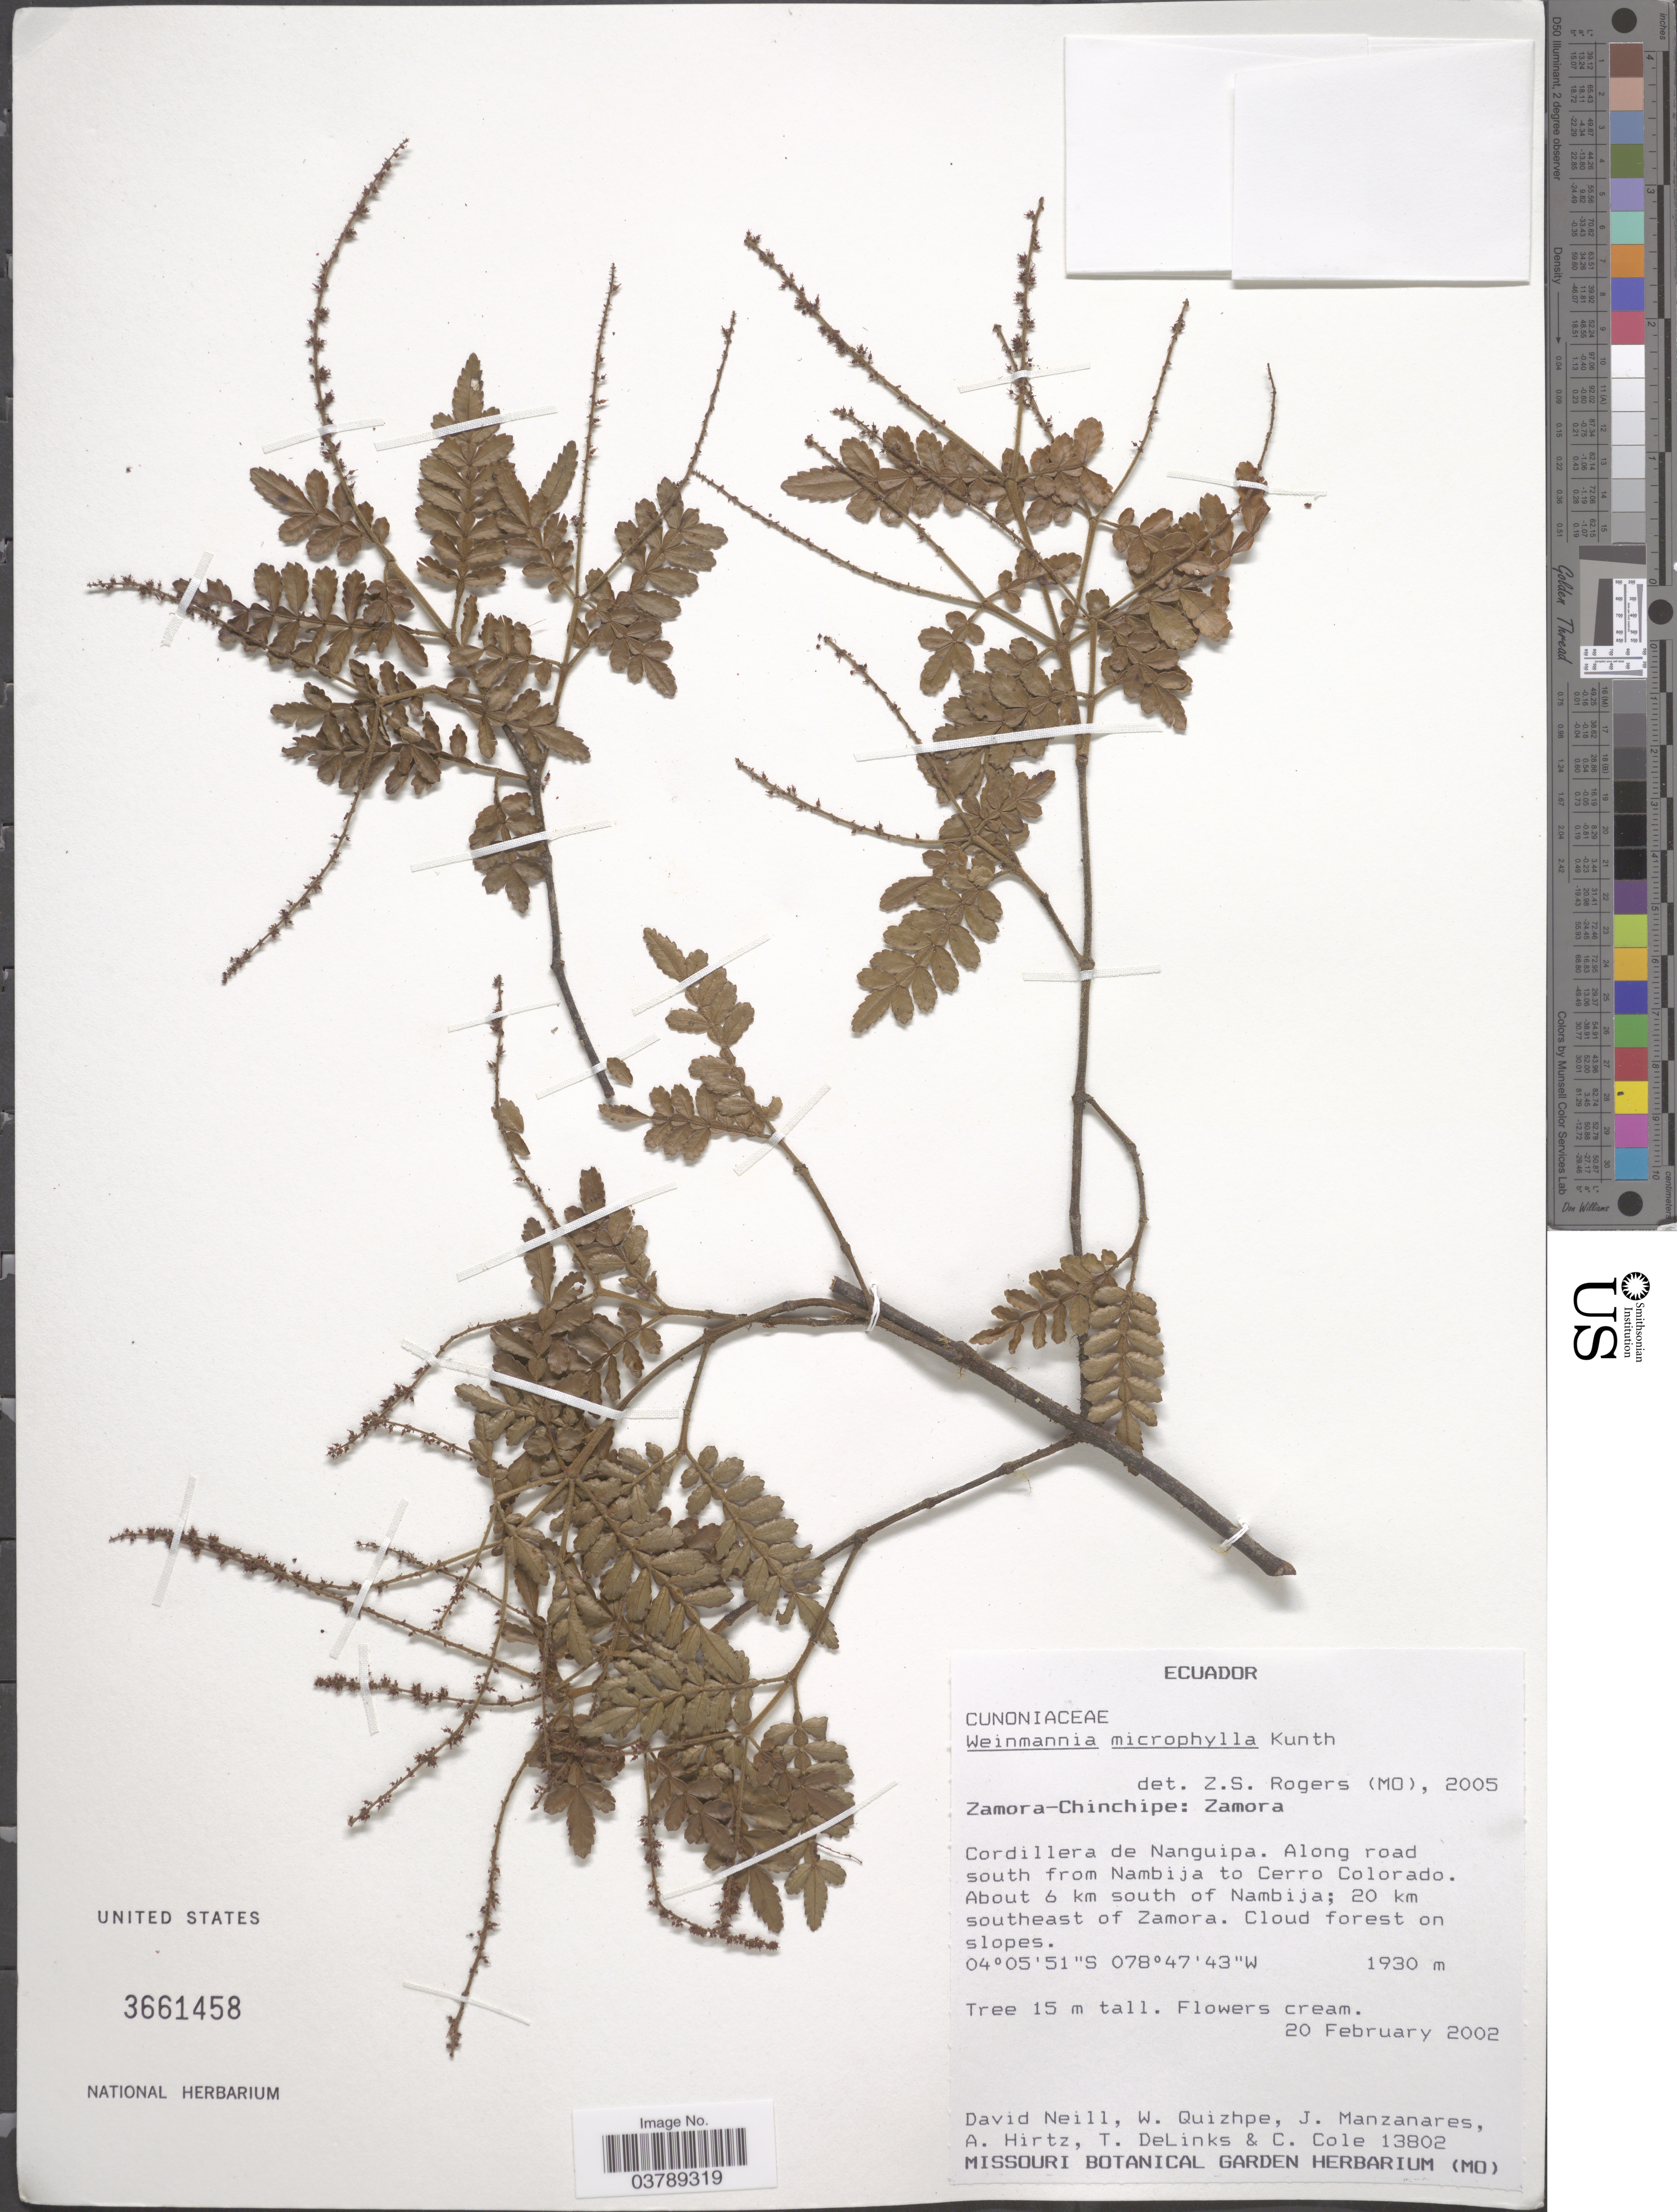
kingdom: Plantae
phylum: Tracheophyta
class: Magnoliopsida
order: Oxalidales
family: Cunoniaceae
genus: Weinmannia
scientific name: Weinmannia microphylla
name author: Kunth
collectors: D. Neill, W. Quizhpe, J. Manzanares, A. Hirtz & et al.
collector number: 13802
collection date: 2002-02-20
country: Ecuador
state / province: Zamora-Chinchipe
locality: Zamora. Cordillera de Nanguipa. Along road south from Nambija to Cerro Colorado. About 6 km south of Nambija; 20 km southeast of Zamora.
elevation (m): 1930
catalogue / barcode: US 3661458